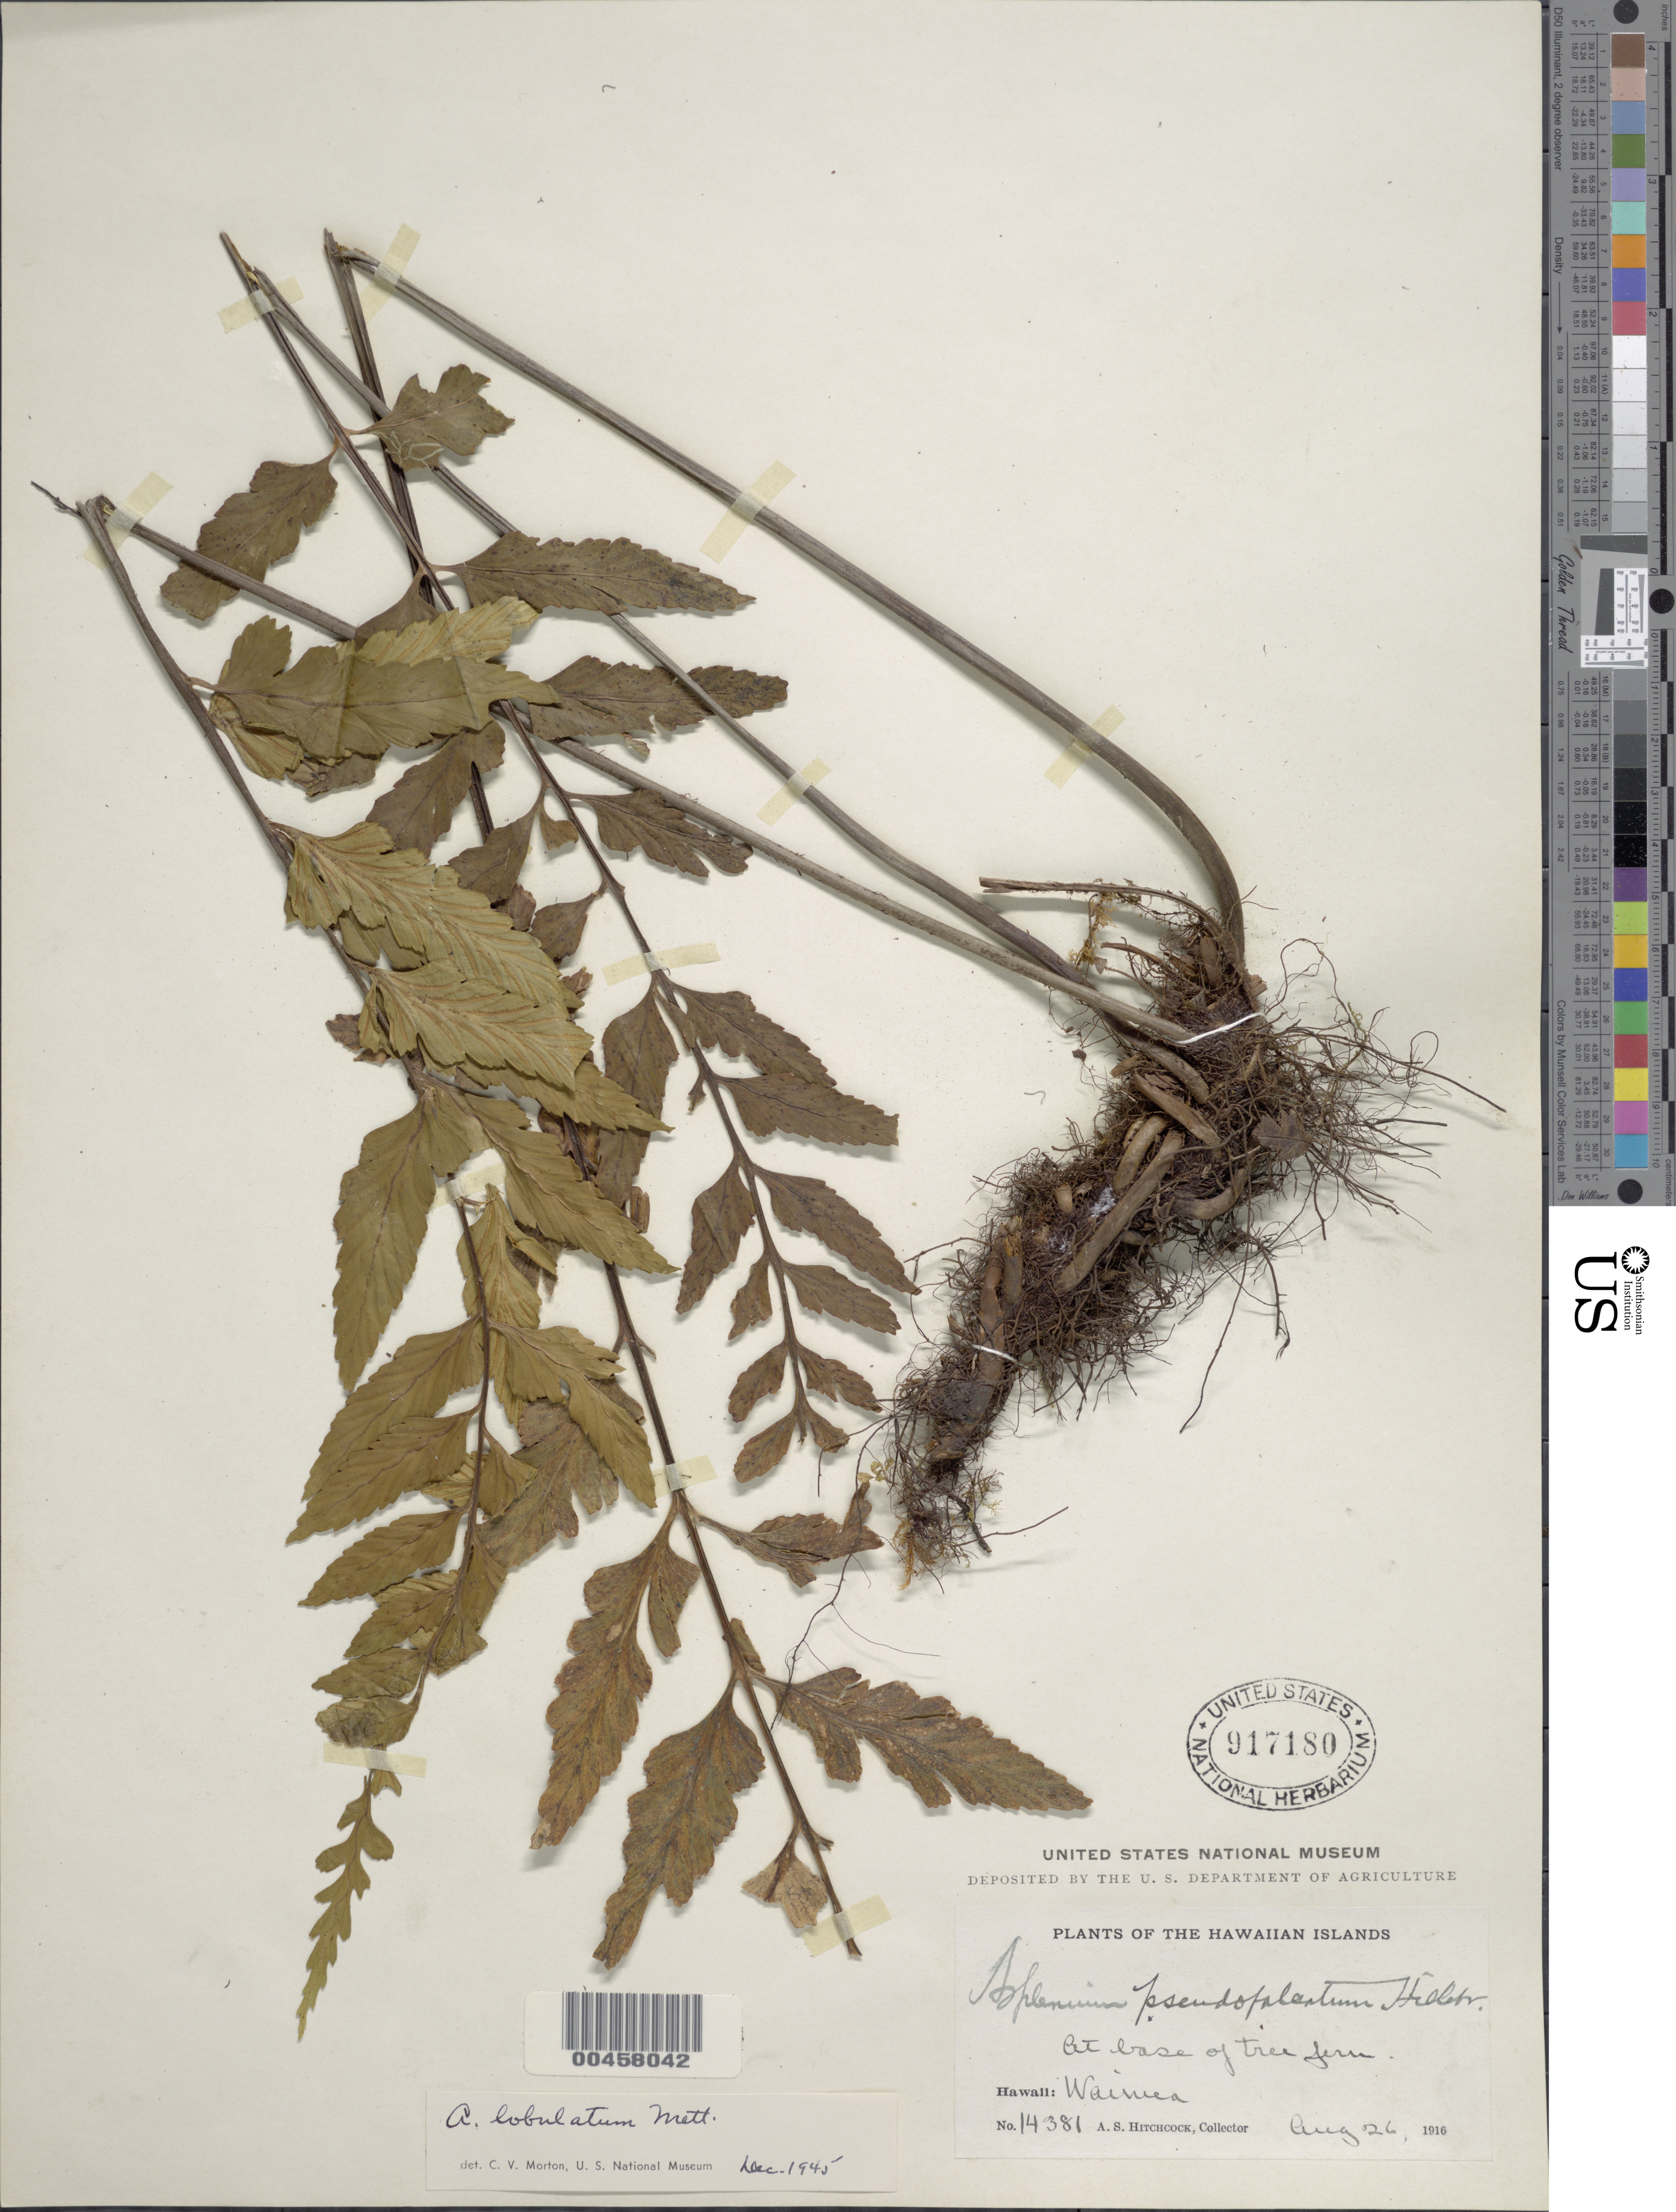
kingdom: Plantae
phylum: Tracheophyta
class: Polypodiopsida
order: Polypodiales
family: Aspleniaceae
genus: Asplenium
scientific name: Asplenium lobulatum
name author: Mett.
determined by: Morton, C. V.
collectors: A. S. Hitchcock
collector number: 14381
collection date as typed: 26 Aug 1916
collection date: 1916-08-26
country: United States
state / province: Hawaii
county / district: Hawaii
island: Hawaii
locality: Waimea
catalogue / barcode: US 917180